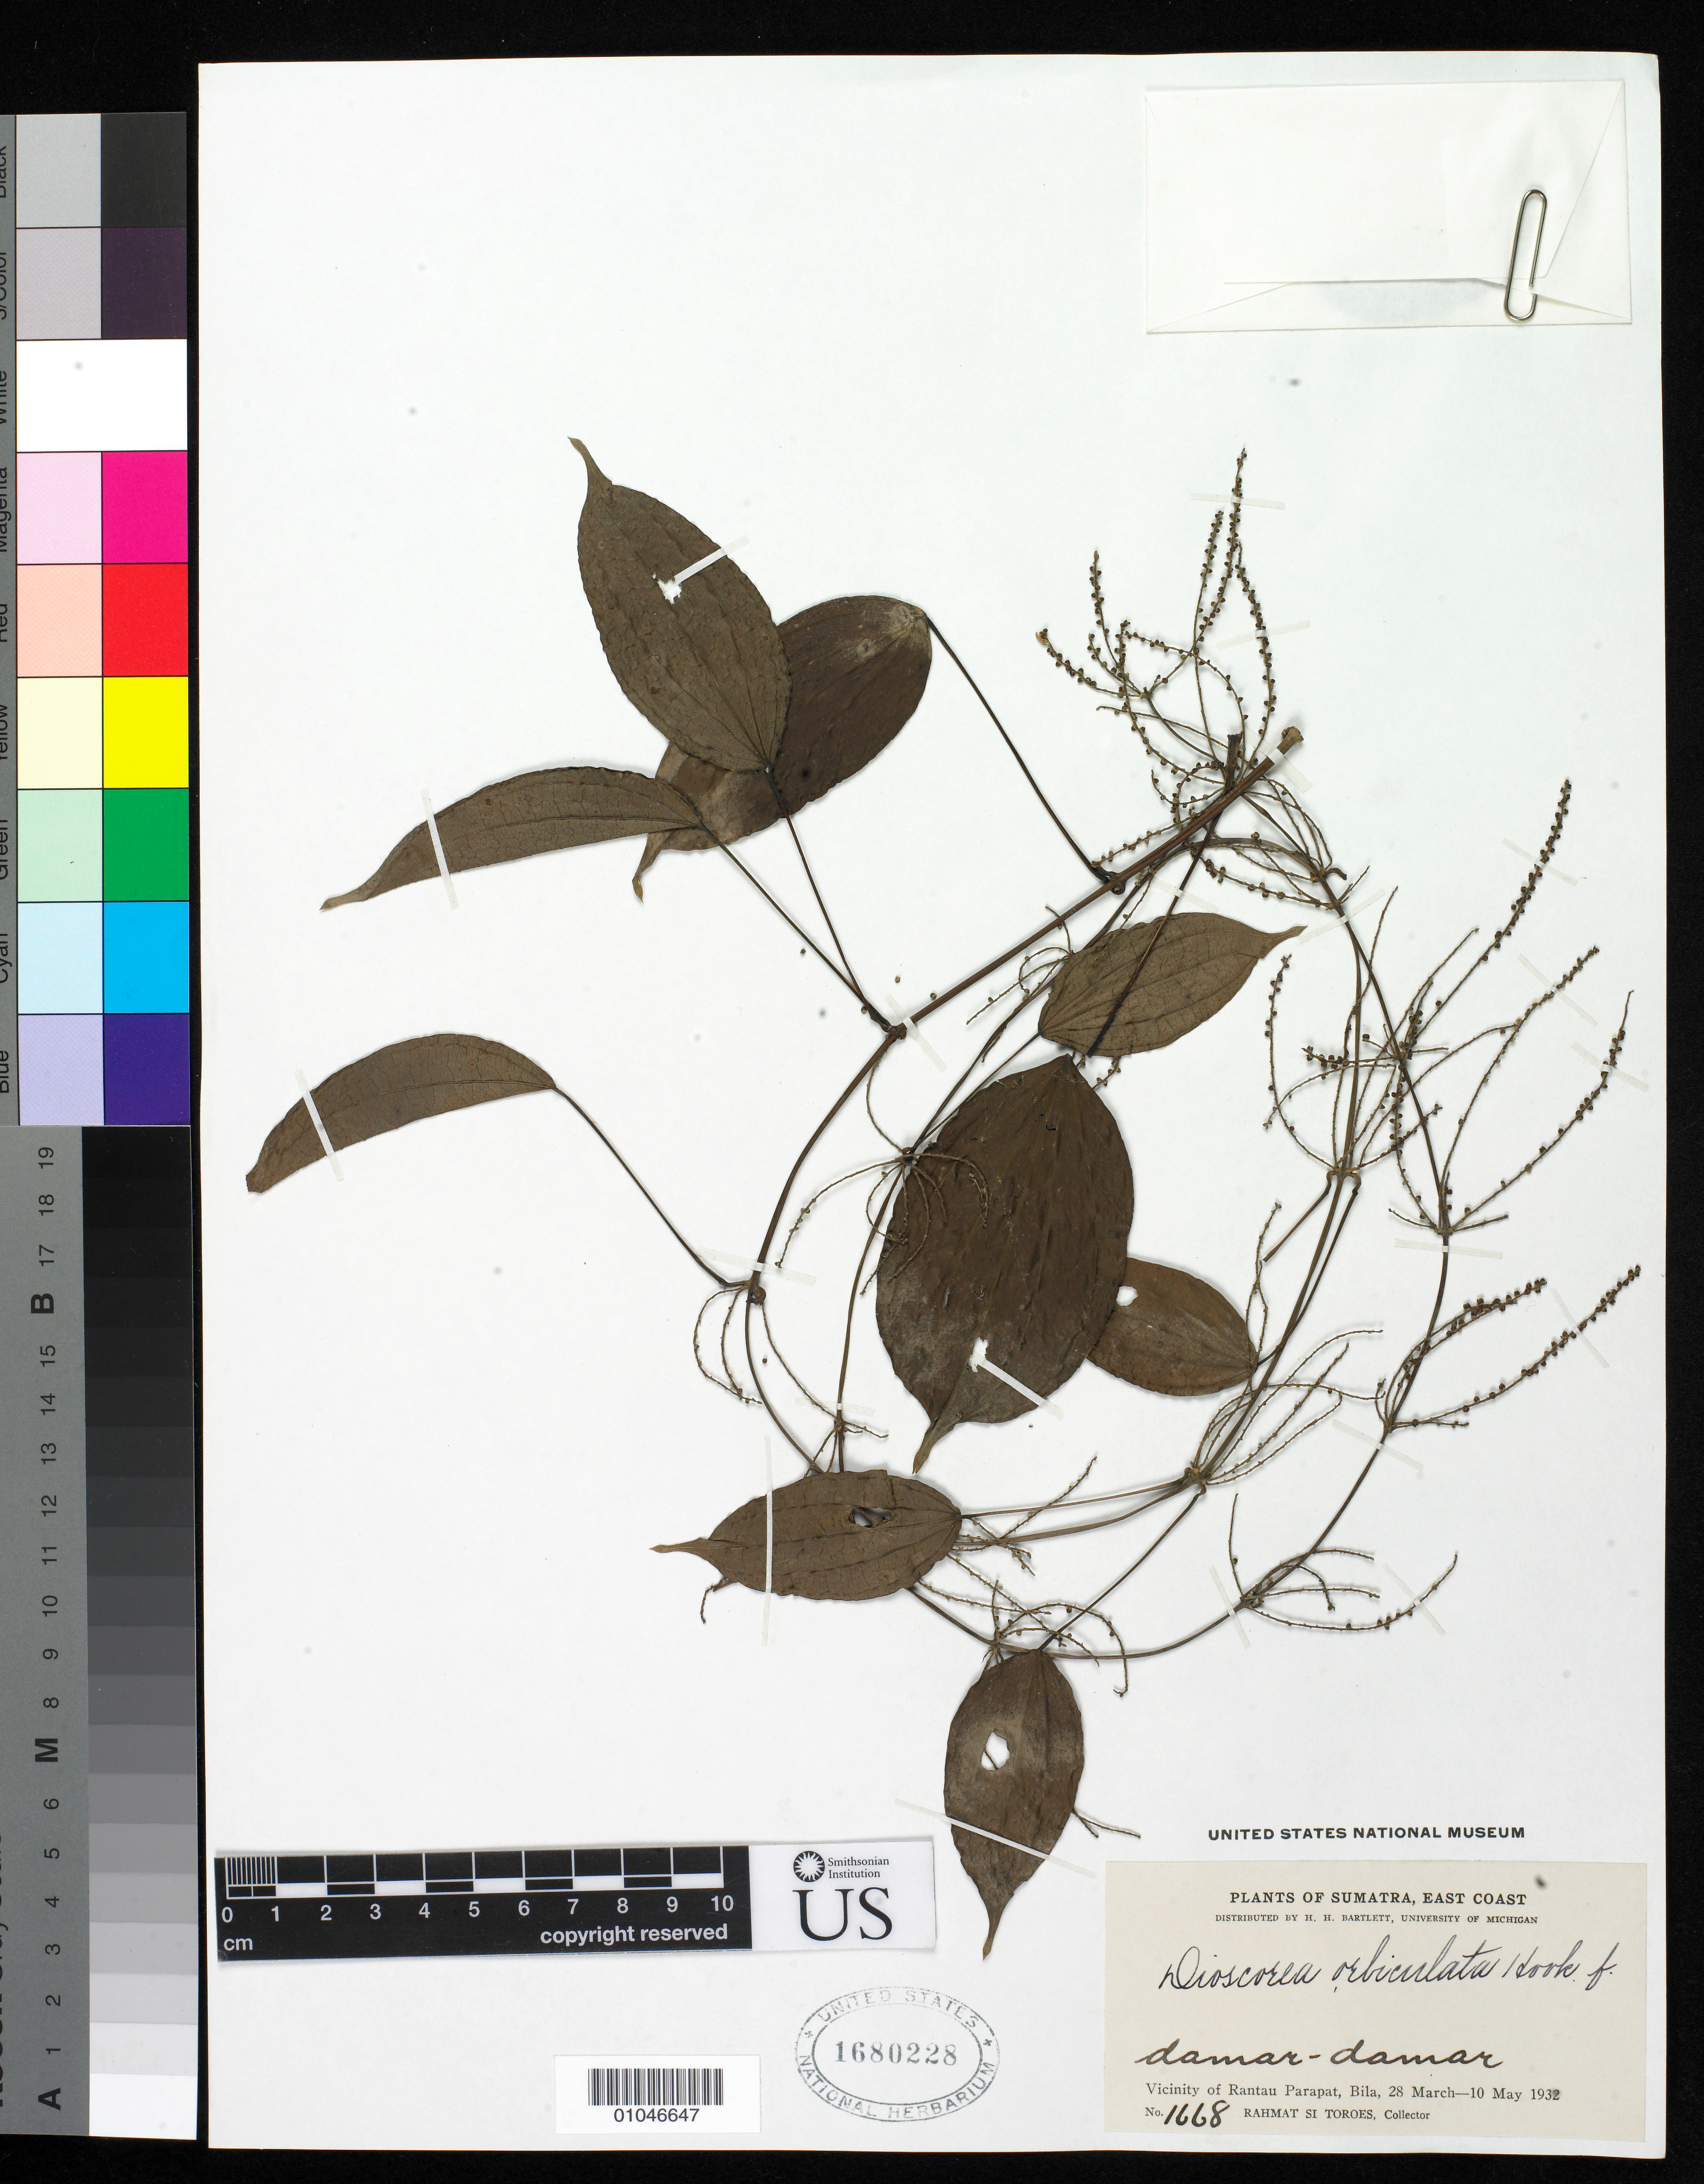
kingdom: Plantae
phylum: Tracheophyta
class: Liliopsida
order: Dioscoreales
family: Dioscoreaceae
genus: Dioscorea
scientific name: Dioscorea orbiculata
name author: Hook. f.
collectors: Rahmat Si Boeea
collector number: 1668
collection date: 1932-03-28/1932-05-10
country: Indonesia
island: Sumatra I.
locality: (East Coast) vicinity of Rantau Parapat, Bila, Sumatra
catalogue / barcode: US 1680228